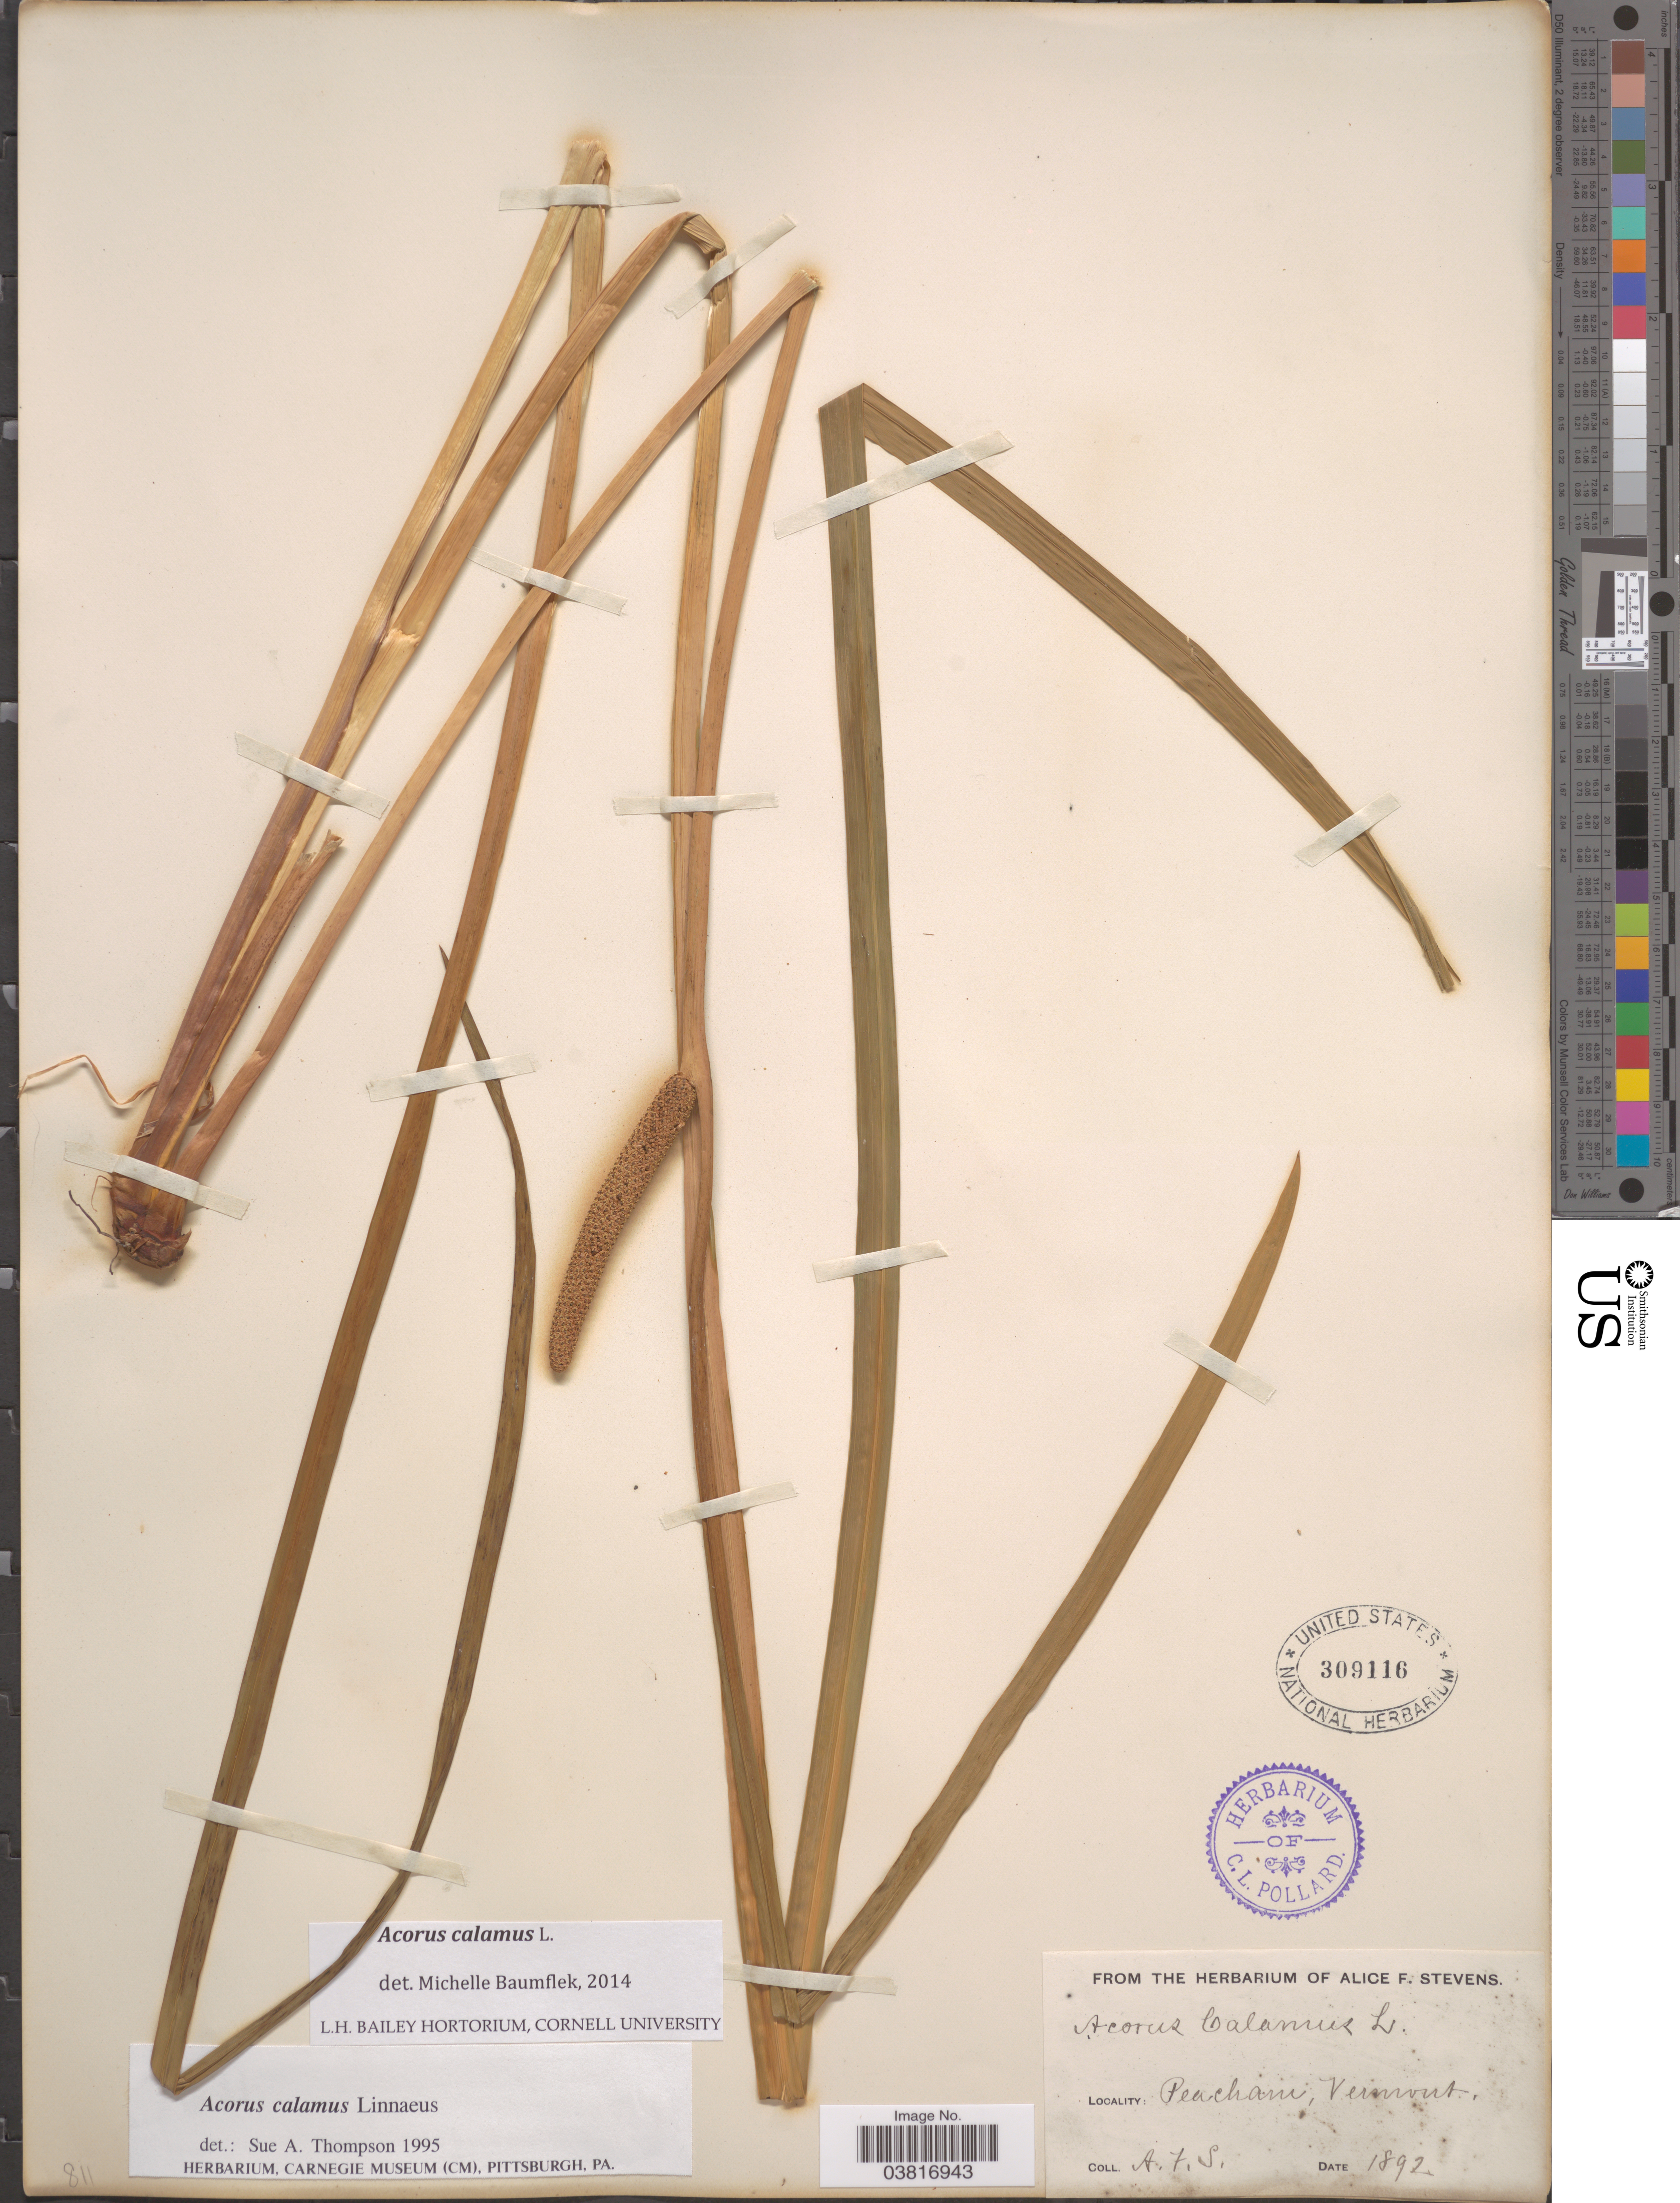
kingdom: Plantae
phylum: Tracheophyta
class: Liliopsida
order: Acorales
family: Acoraceae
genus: Acorus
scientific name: Acorus calamus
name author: L.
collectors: A. Stevens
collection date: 1892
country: United States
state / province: Vermont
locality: Peacham.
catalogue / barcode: US 309116